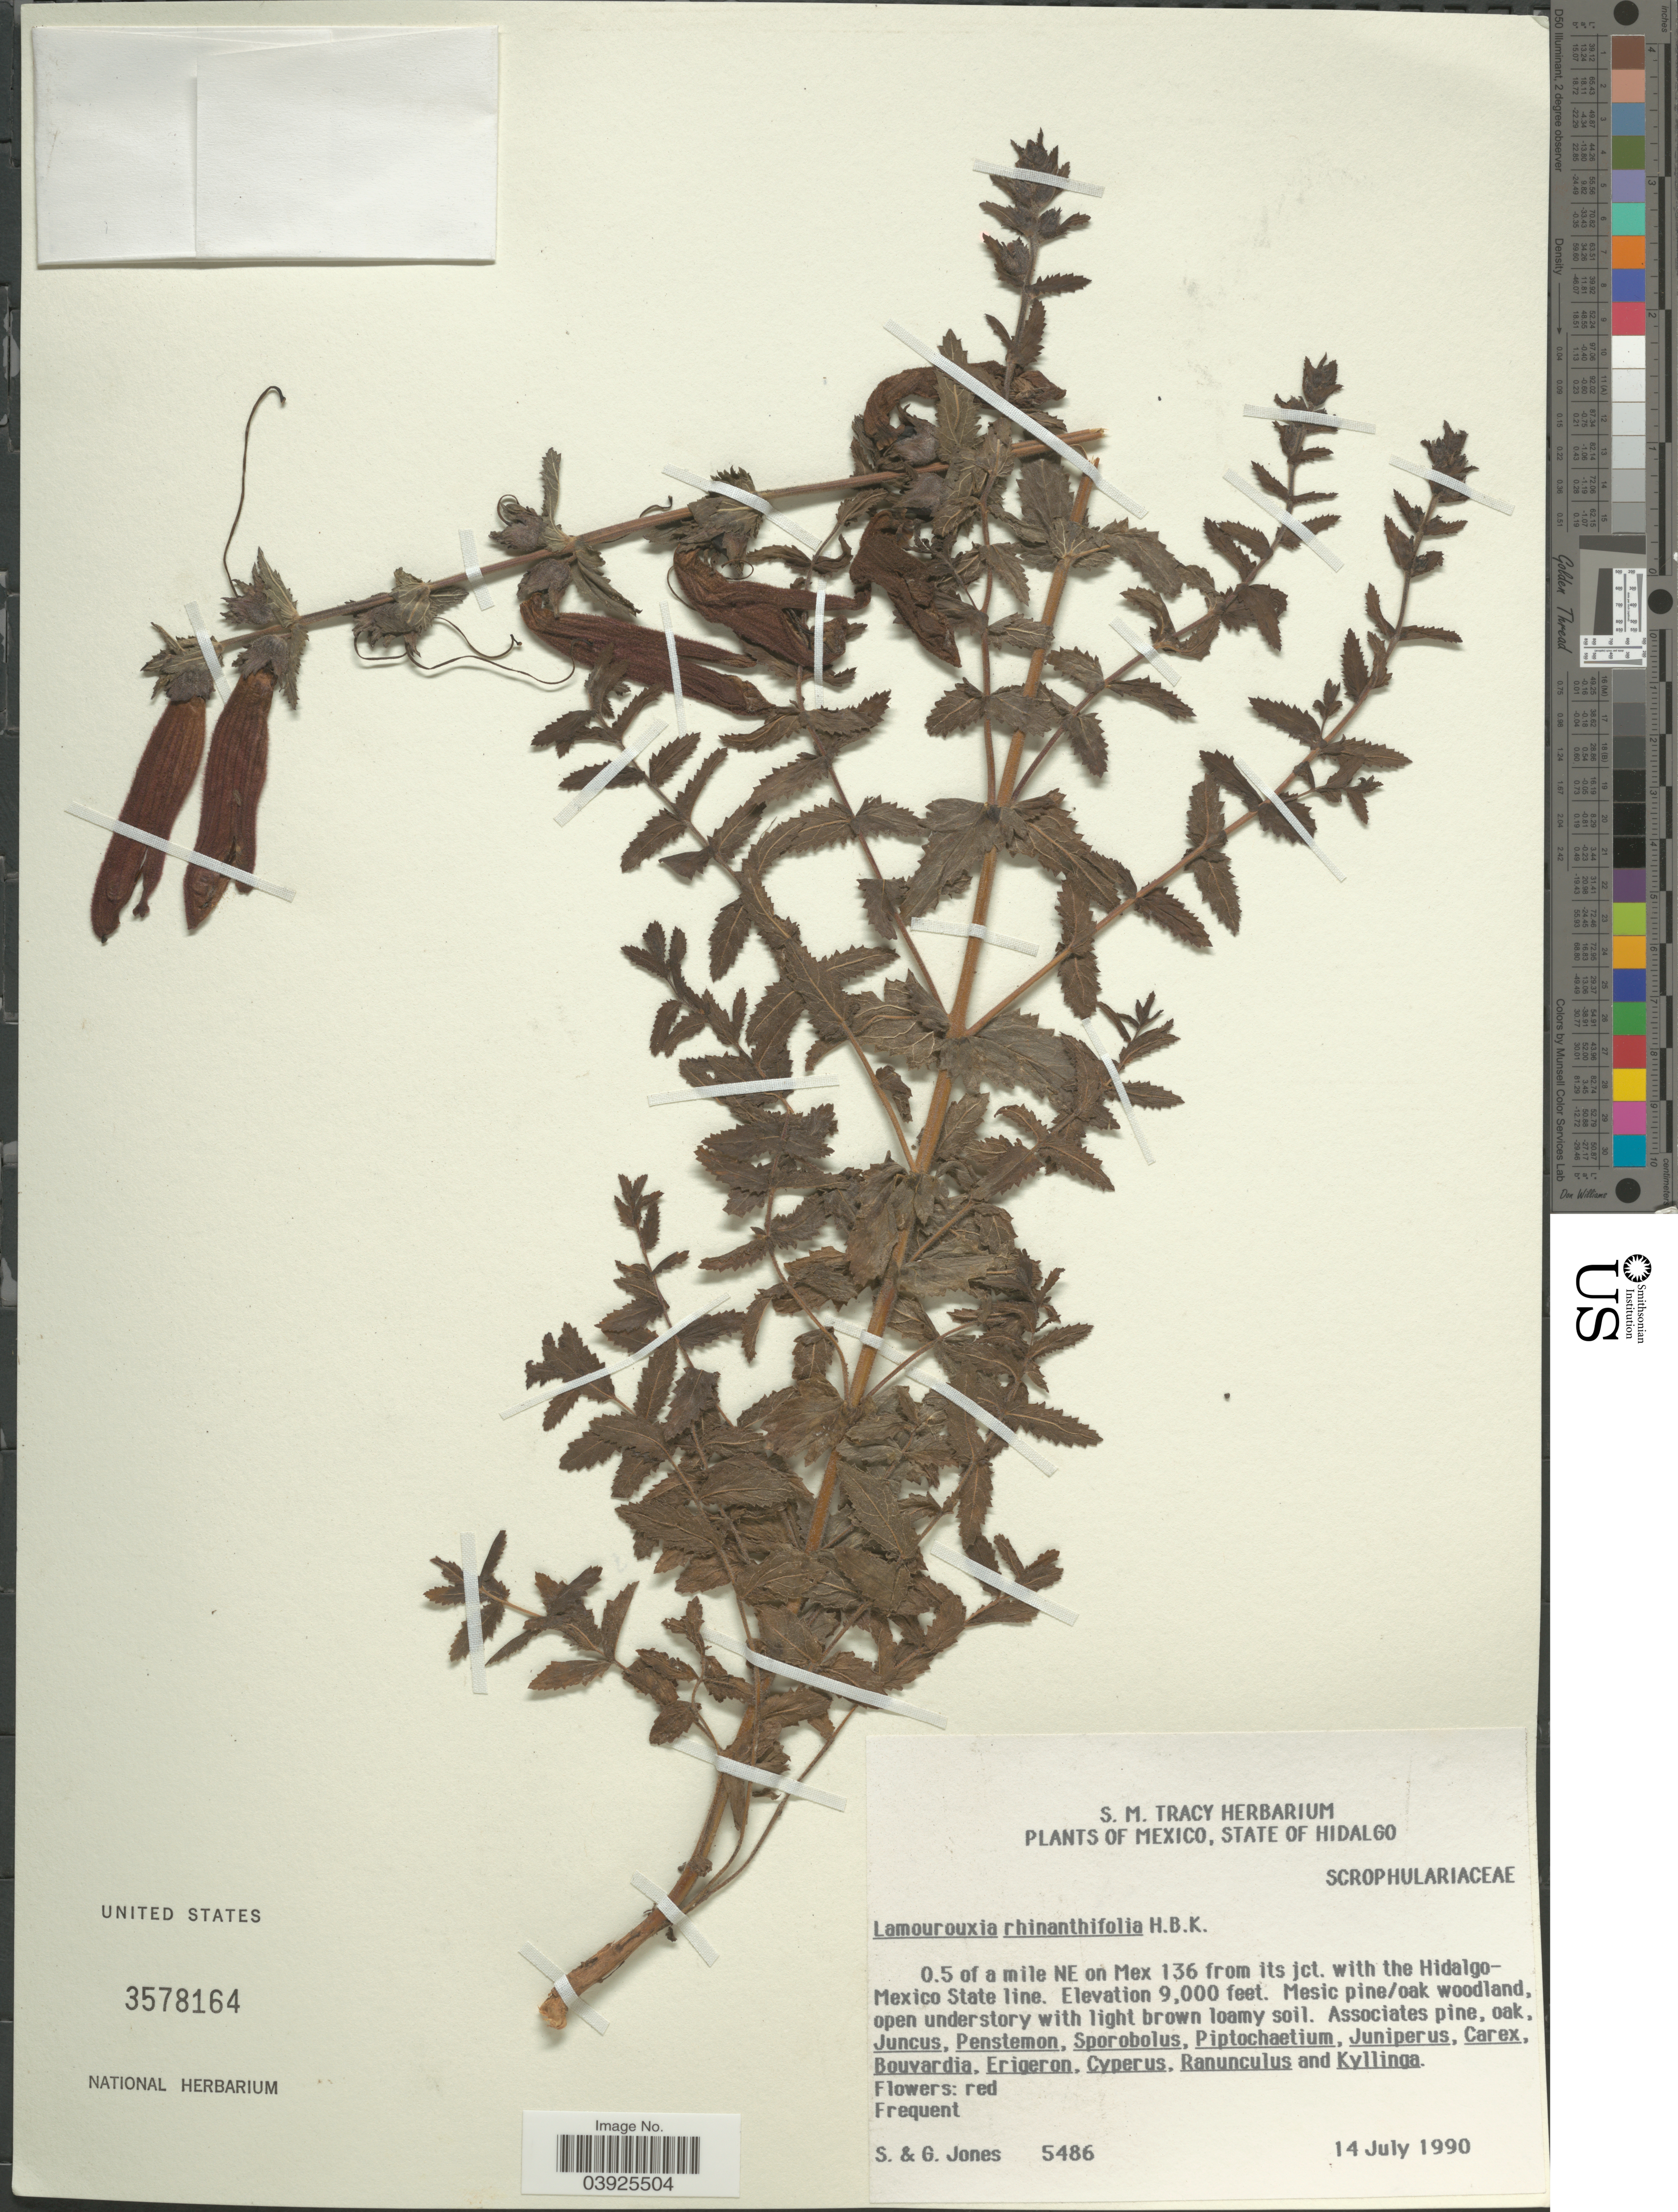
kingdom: Plantae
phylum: Tracheophyta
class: Magnoliopsida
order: Lamiales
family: Orobanchaceae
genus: Lamourouxia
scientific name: Lamourouxia rhinanthifolia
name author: Kunth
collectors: S. Jones & G. Jones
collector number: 5486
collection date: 1990-07-14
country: Mexico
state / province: Hidalgo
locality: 0.5 of a mile NE on Mex 136 from its jct. with the Hidalgo-Mexico State line.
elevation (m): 2743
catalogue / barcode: US 3578164